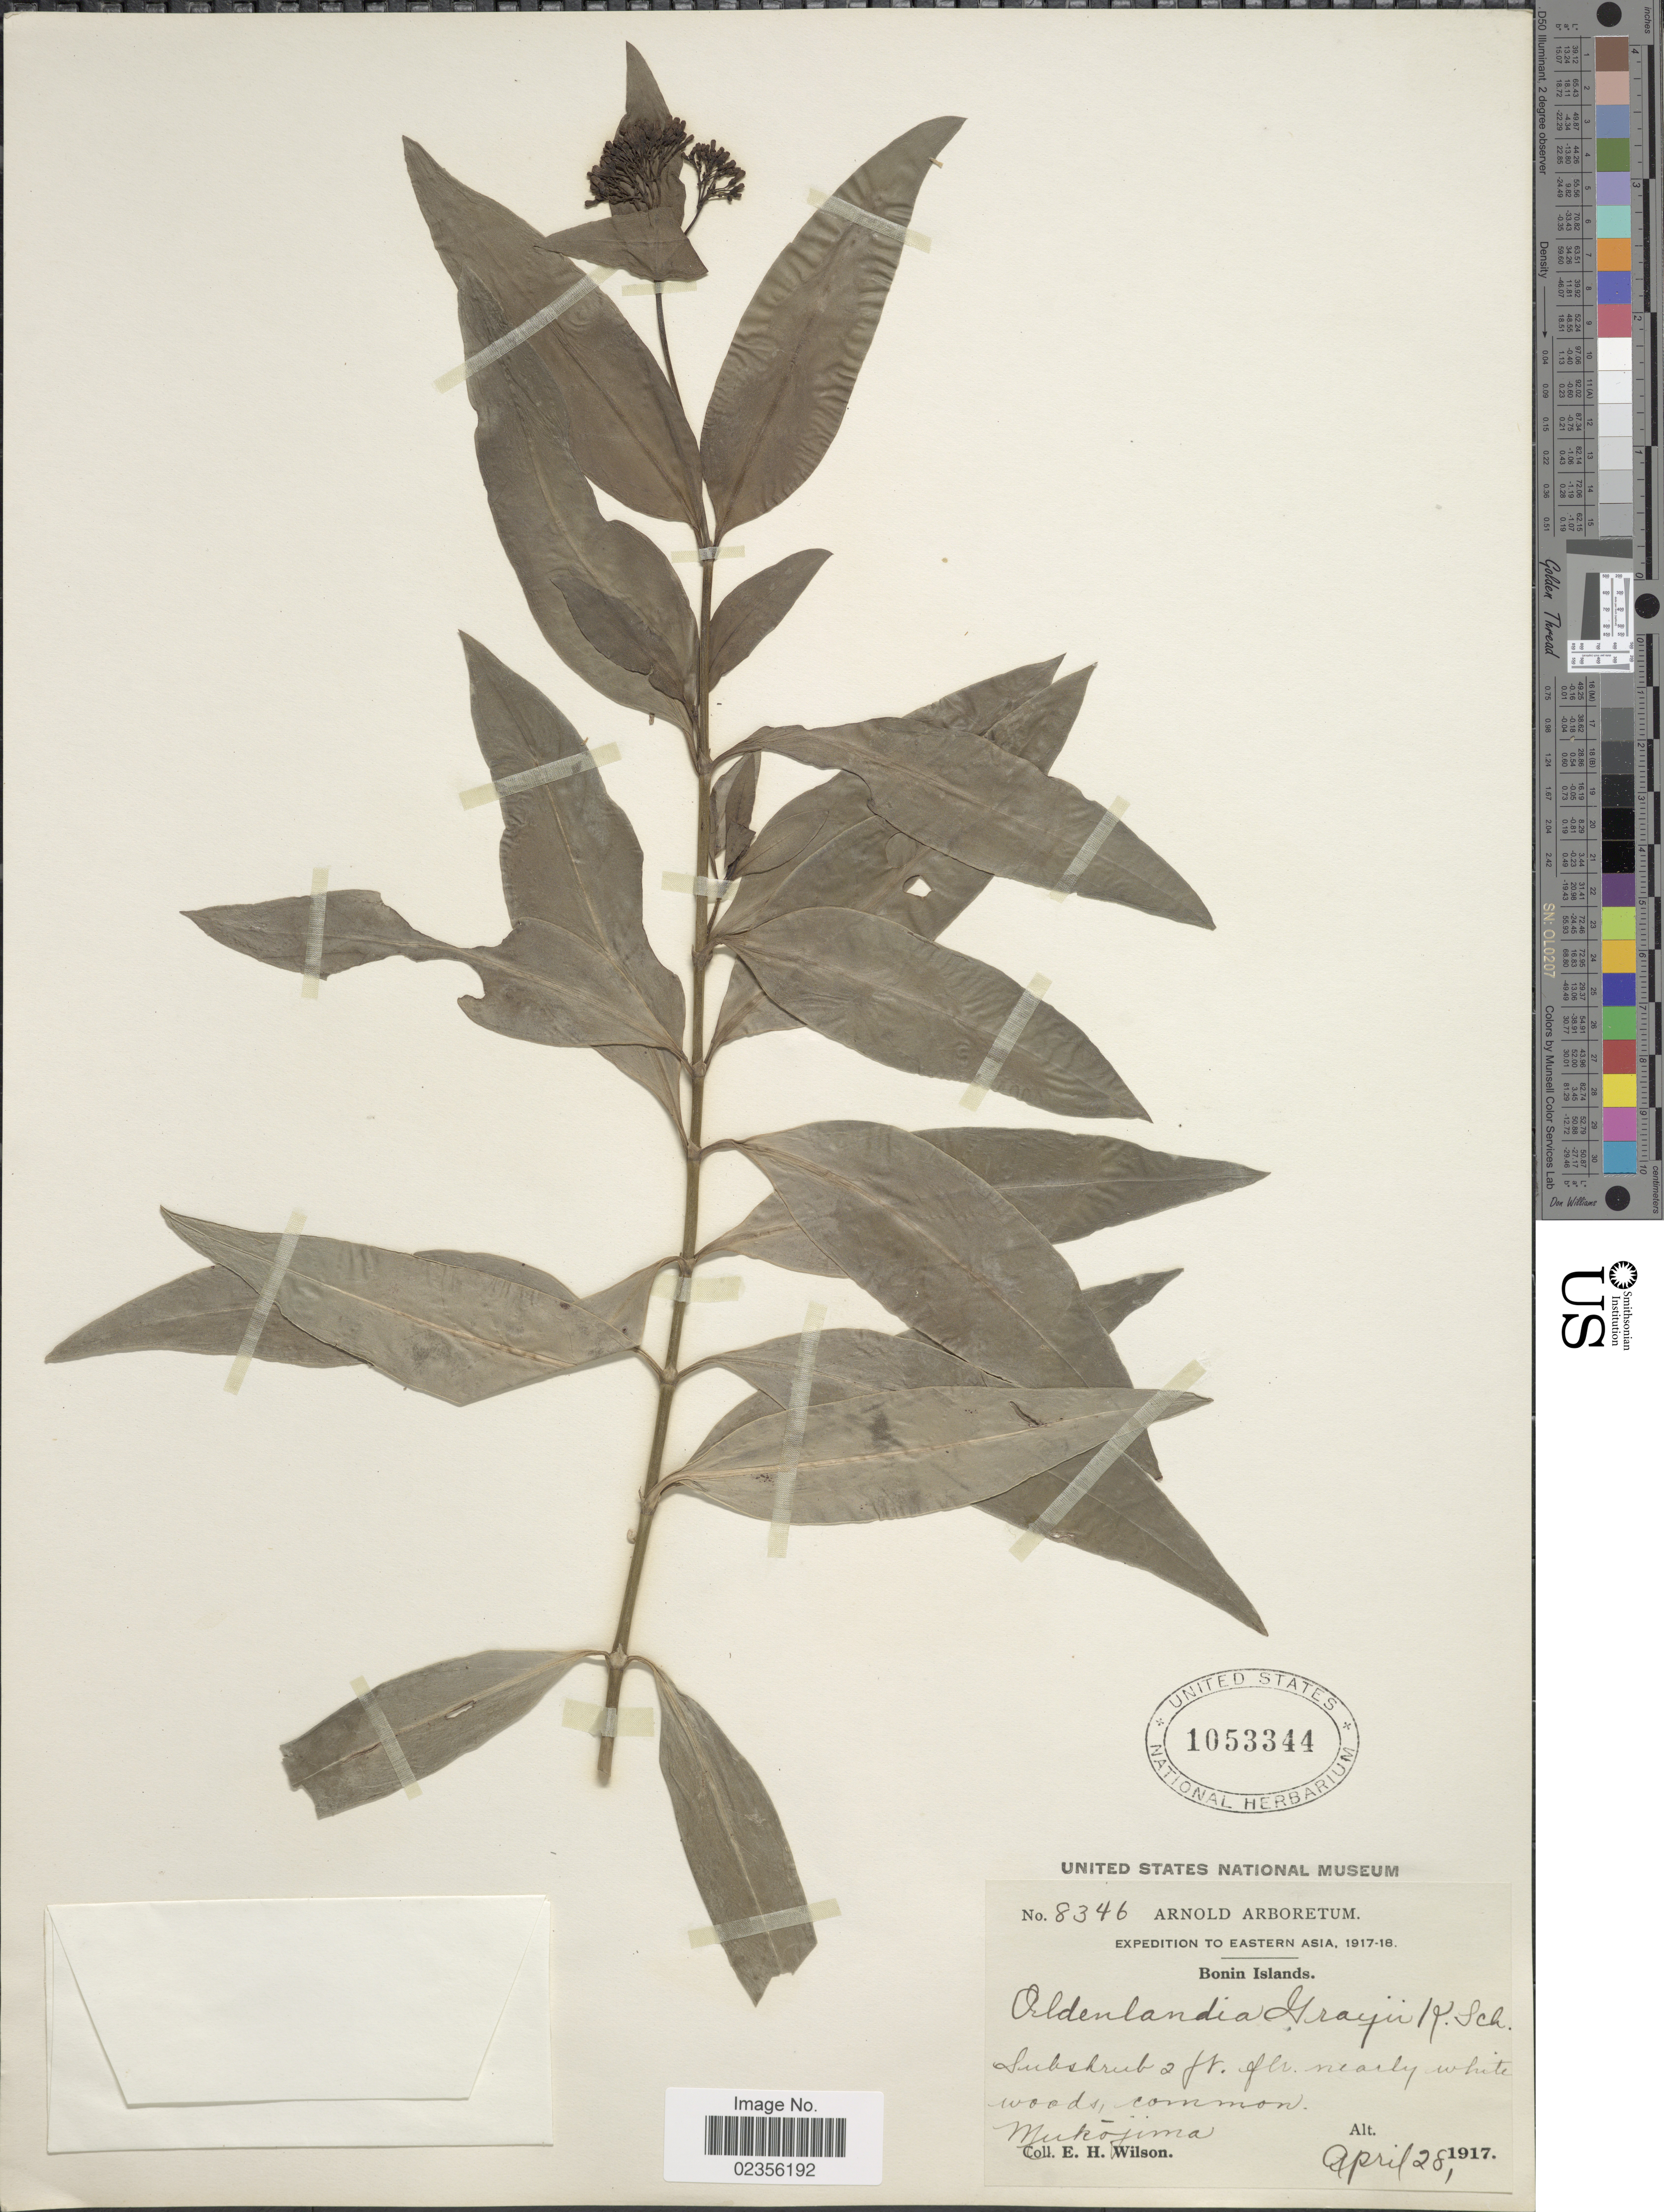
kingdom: Plantae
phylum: Tracheophyta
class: Magnoliopsida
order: Gentianales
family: Rubiaceae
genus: Hedyotis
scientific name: Hedyotis grayi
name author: Hook. f.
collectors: E. Wilson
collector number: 8346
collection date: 1917-04-28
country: Japan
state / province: Tokyo, Federal City of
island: Bonin Islands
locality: Eastern Asia. Bonin Islands. Mukojima.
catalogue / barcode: US 1053344